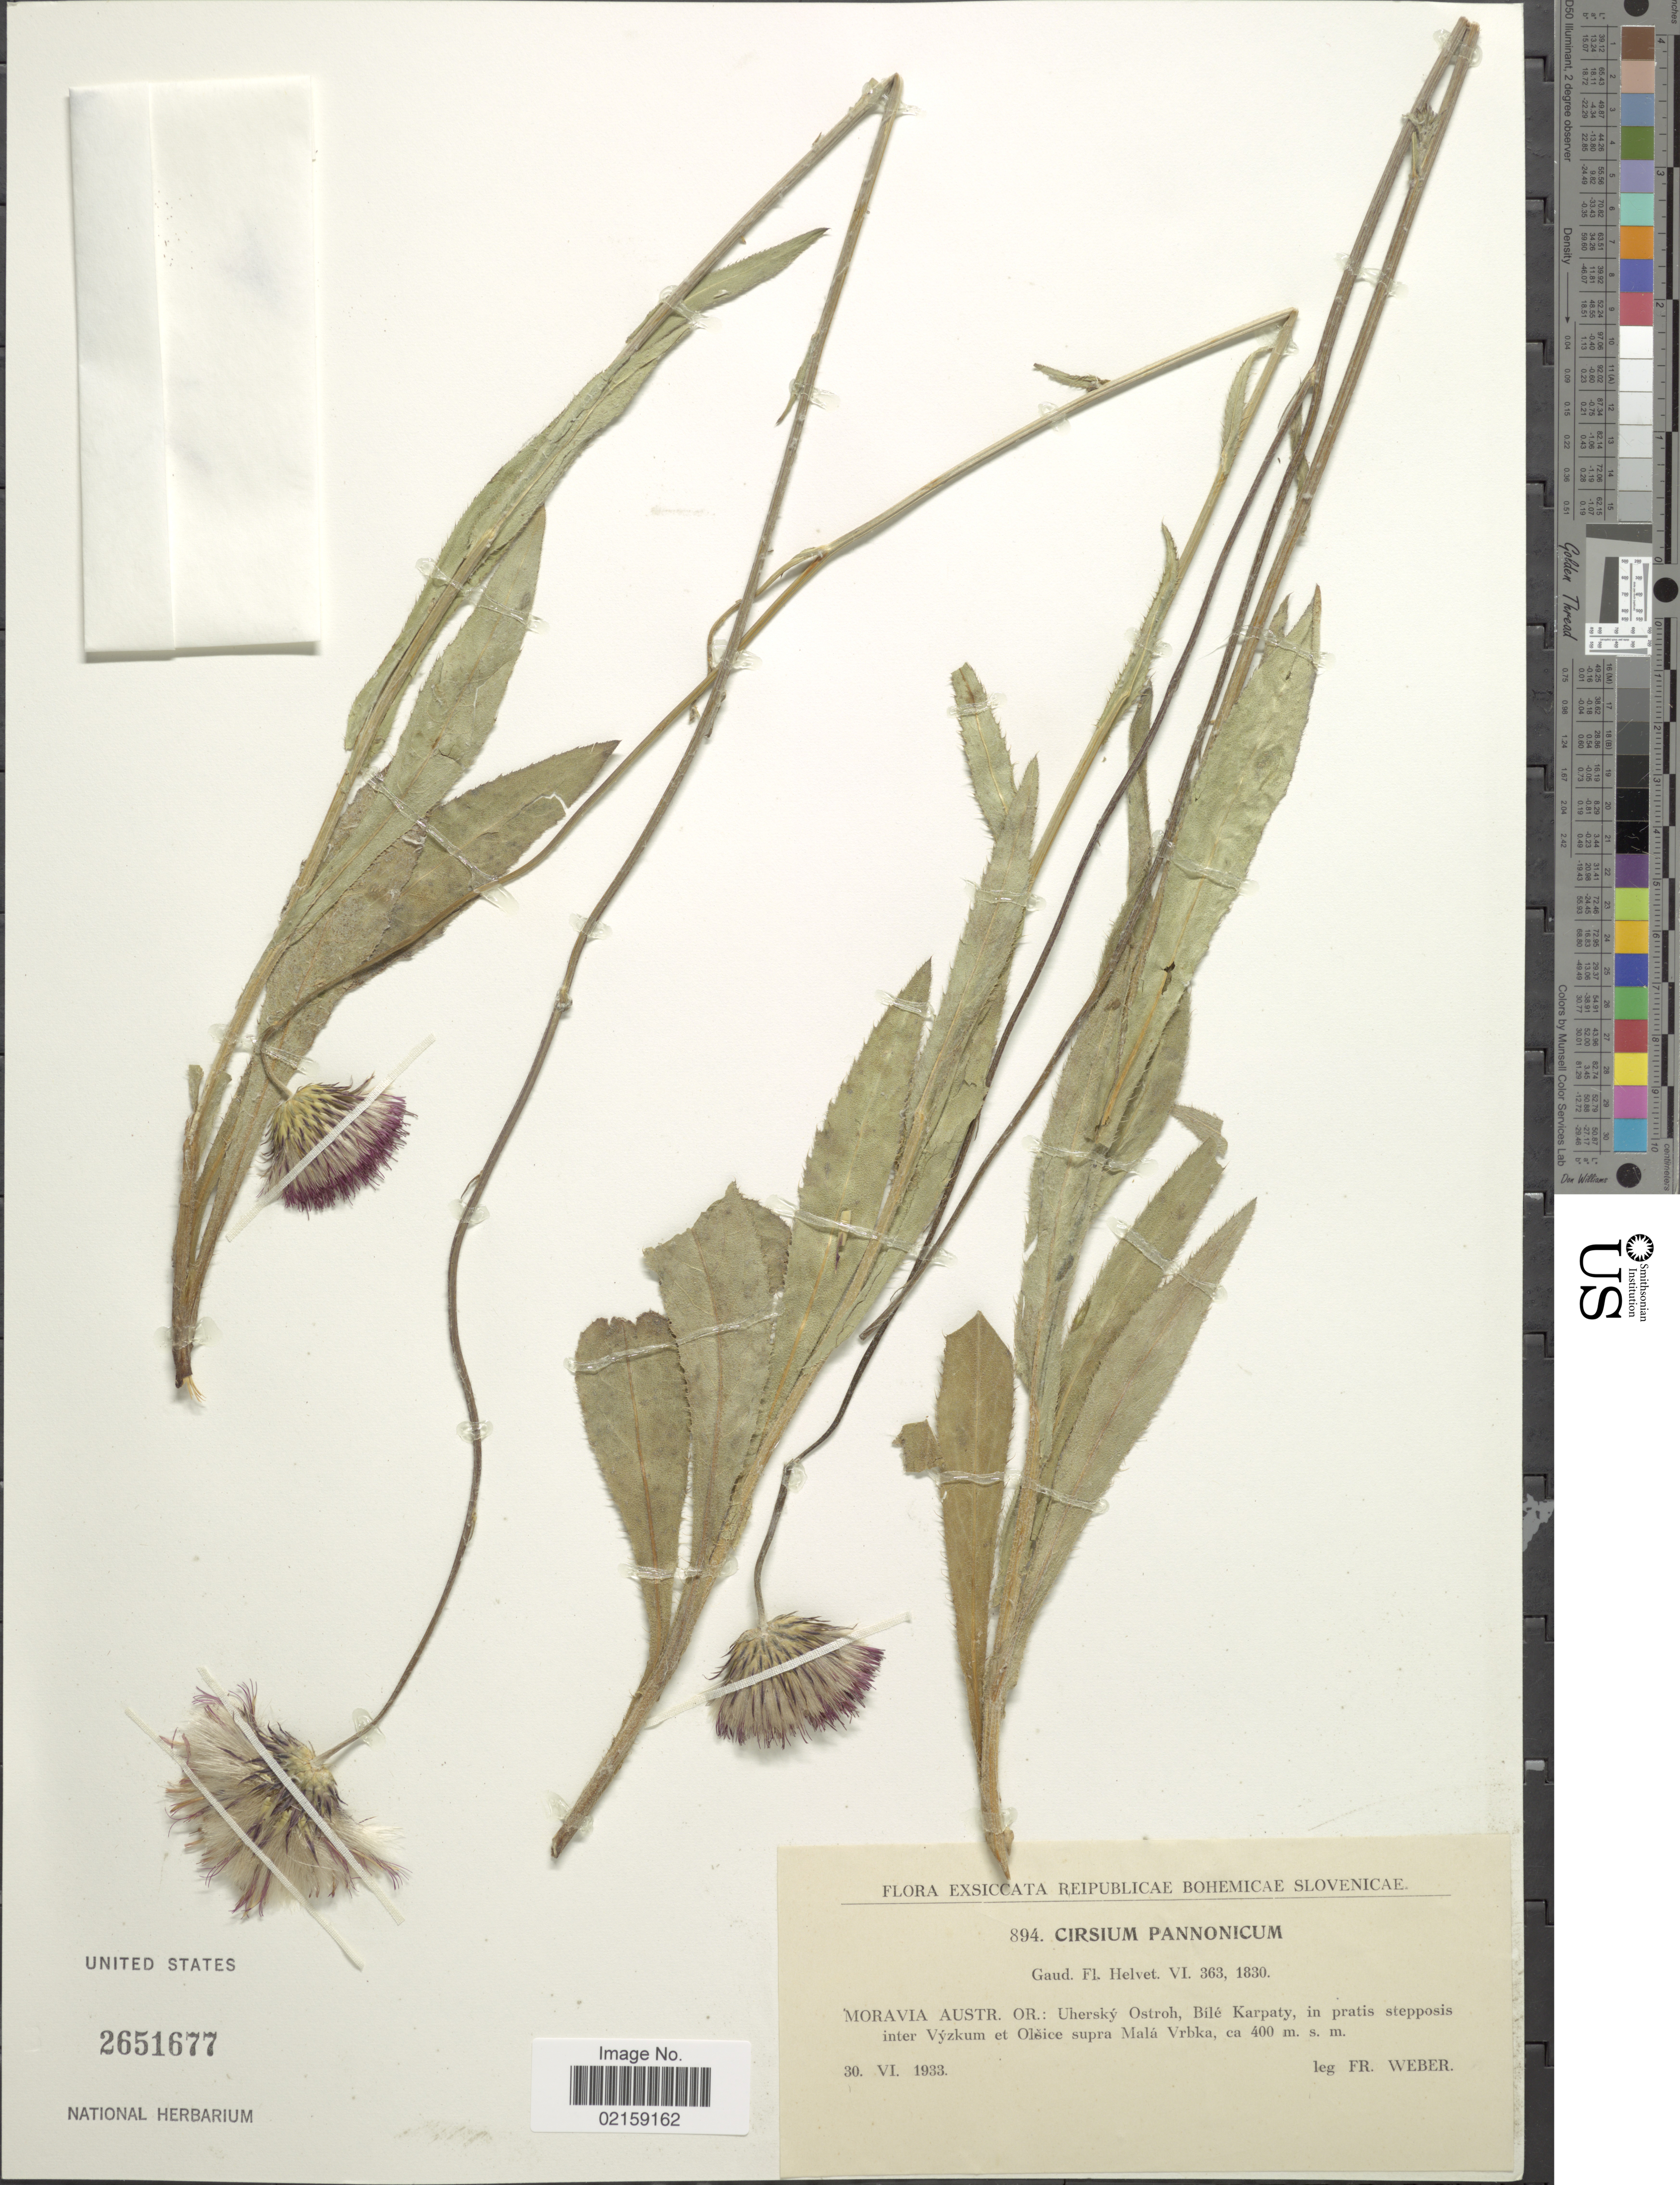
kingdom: Plantae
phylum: Tracheophyta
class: Magnoliopsida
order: Asterales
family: Asteraceae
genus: Cirsium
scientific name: Cirsium pannonicum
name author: (L. f.) Link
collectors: F. Weber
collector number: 894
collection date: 1933-06-30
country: Czechia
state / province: South Moravian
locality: Moravia Austr. OR.: Uhersky Ostroh, Bile Karpaty, in pratis stepposis inter Vyzkum et Olsice supre Mala Vrbka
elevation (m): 400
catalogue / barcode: US 2651677